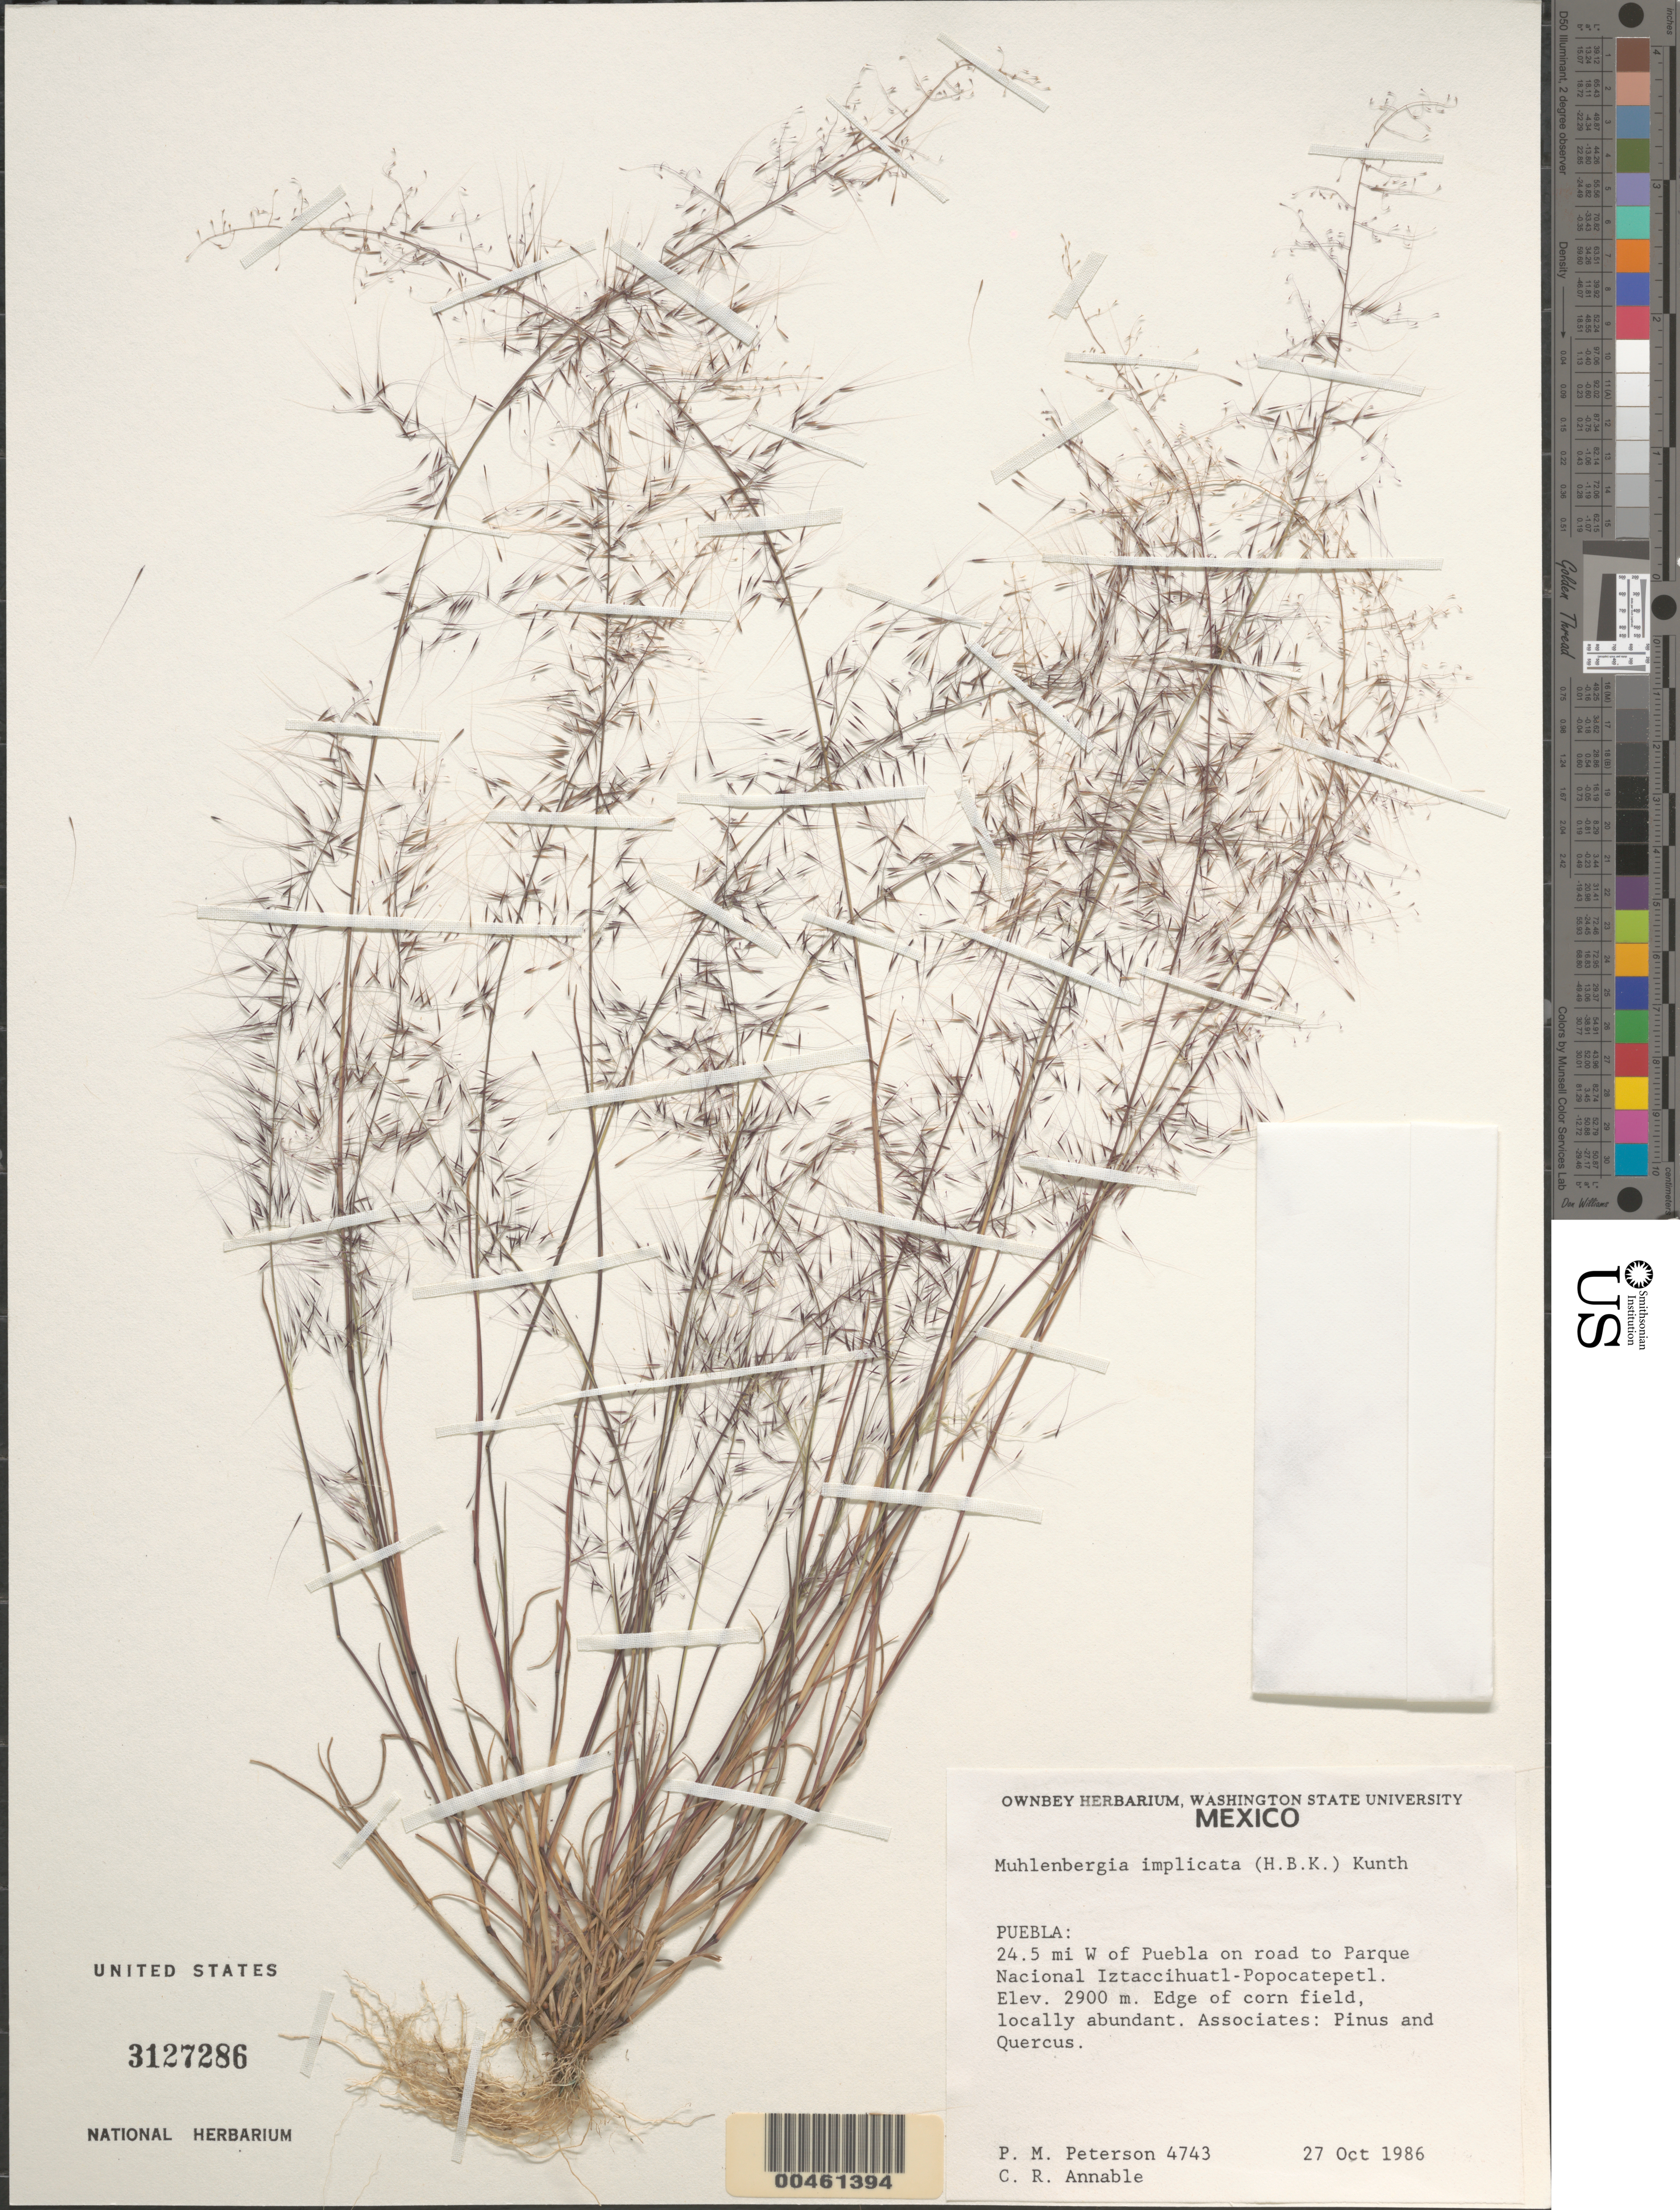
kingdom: Plantae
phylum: Tracheophyta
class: Liliopsida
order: Poales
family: Poaceae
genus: Muhlenbergia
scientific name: Muhlenbergia implicata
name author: (Kunth) Trin.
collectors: P. M. Peterson & C. R. Annable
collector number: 04743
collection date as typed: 27 Oct 1986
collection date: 1986-10-27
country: Mexico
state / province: Puebla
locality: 24.5 miles W of Puebla on road to Parque Nacional Iztaccihuatl - Popocatepetlon.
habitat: Edge of cornfield, associated with Pinus, Quercus, Muhlenbergia pusilla and M. ramulosa.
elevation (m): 2900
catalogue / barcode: US 3127286